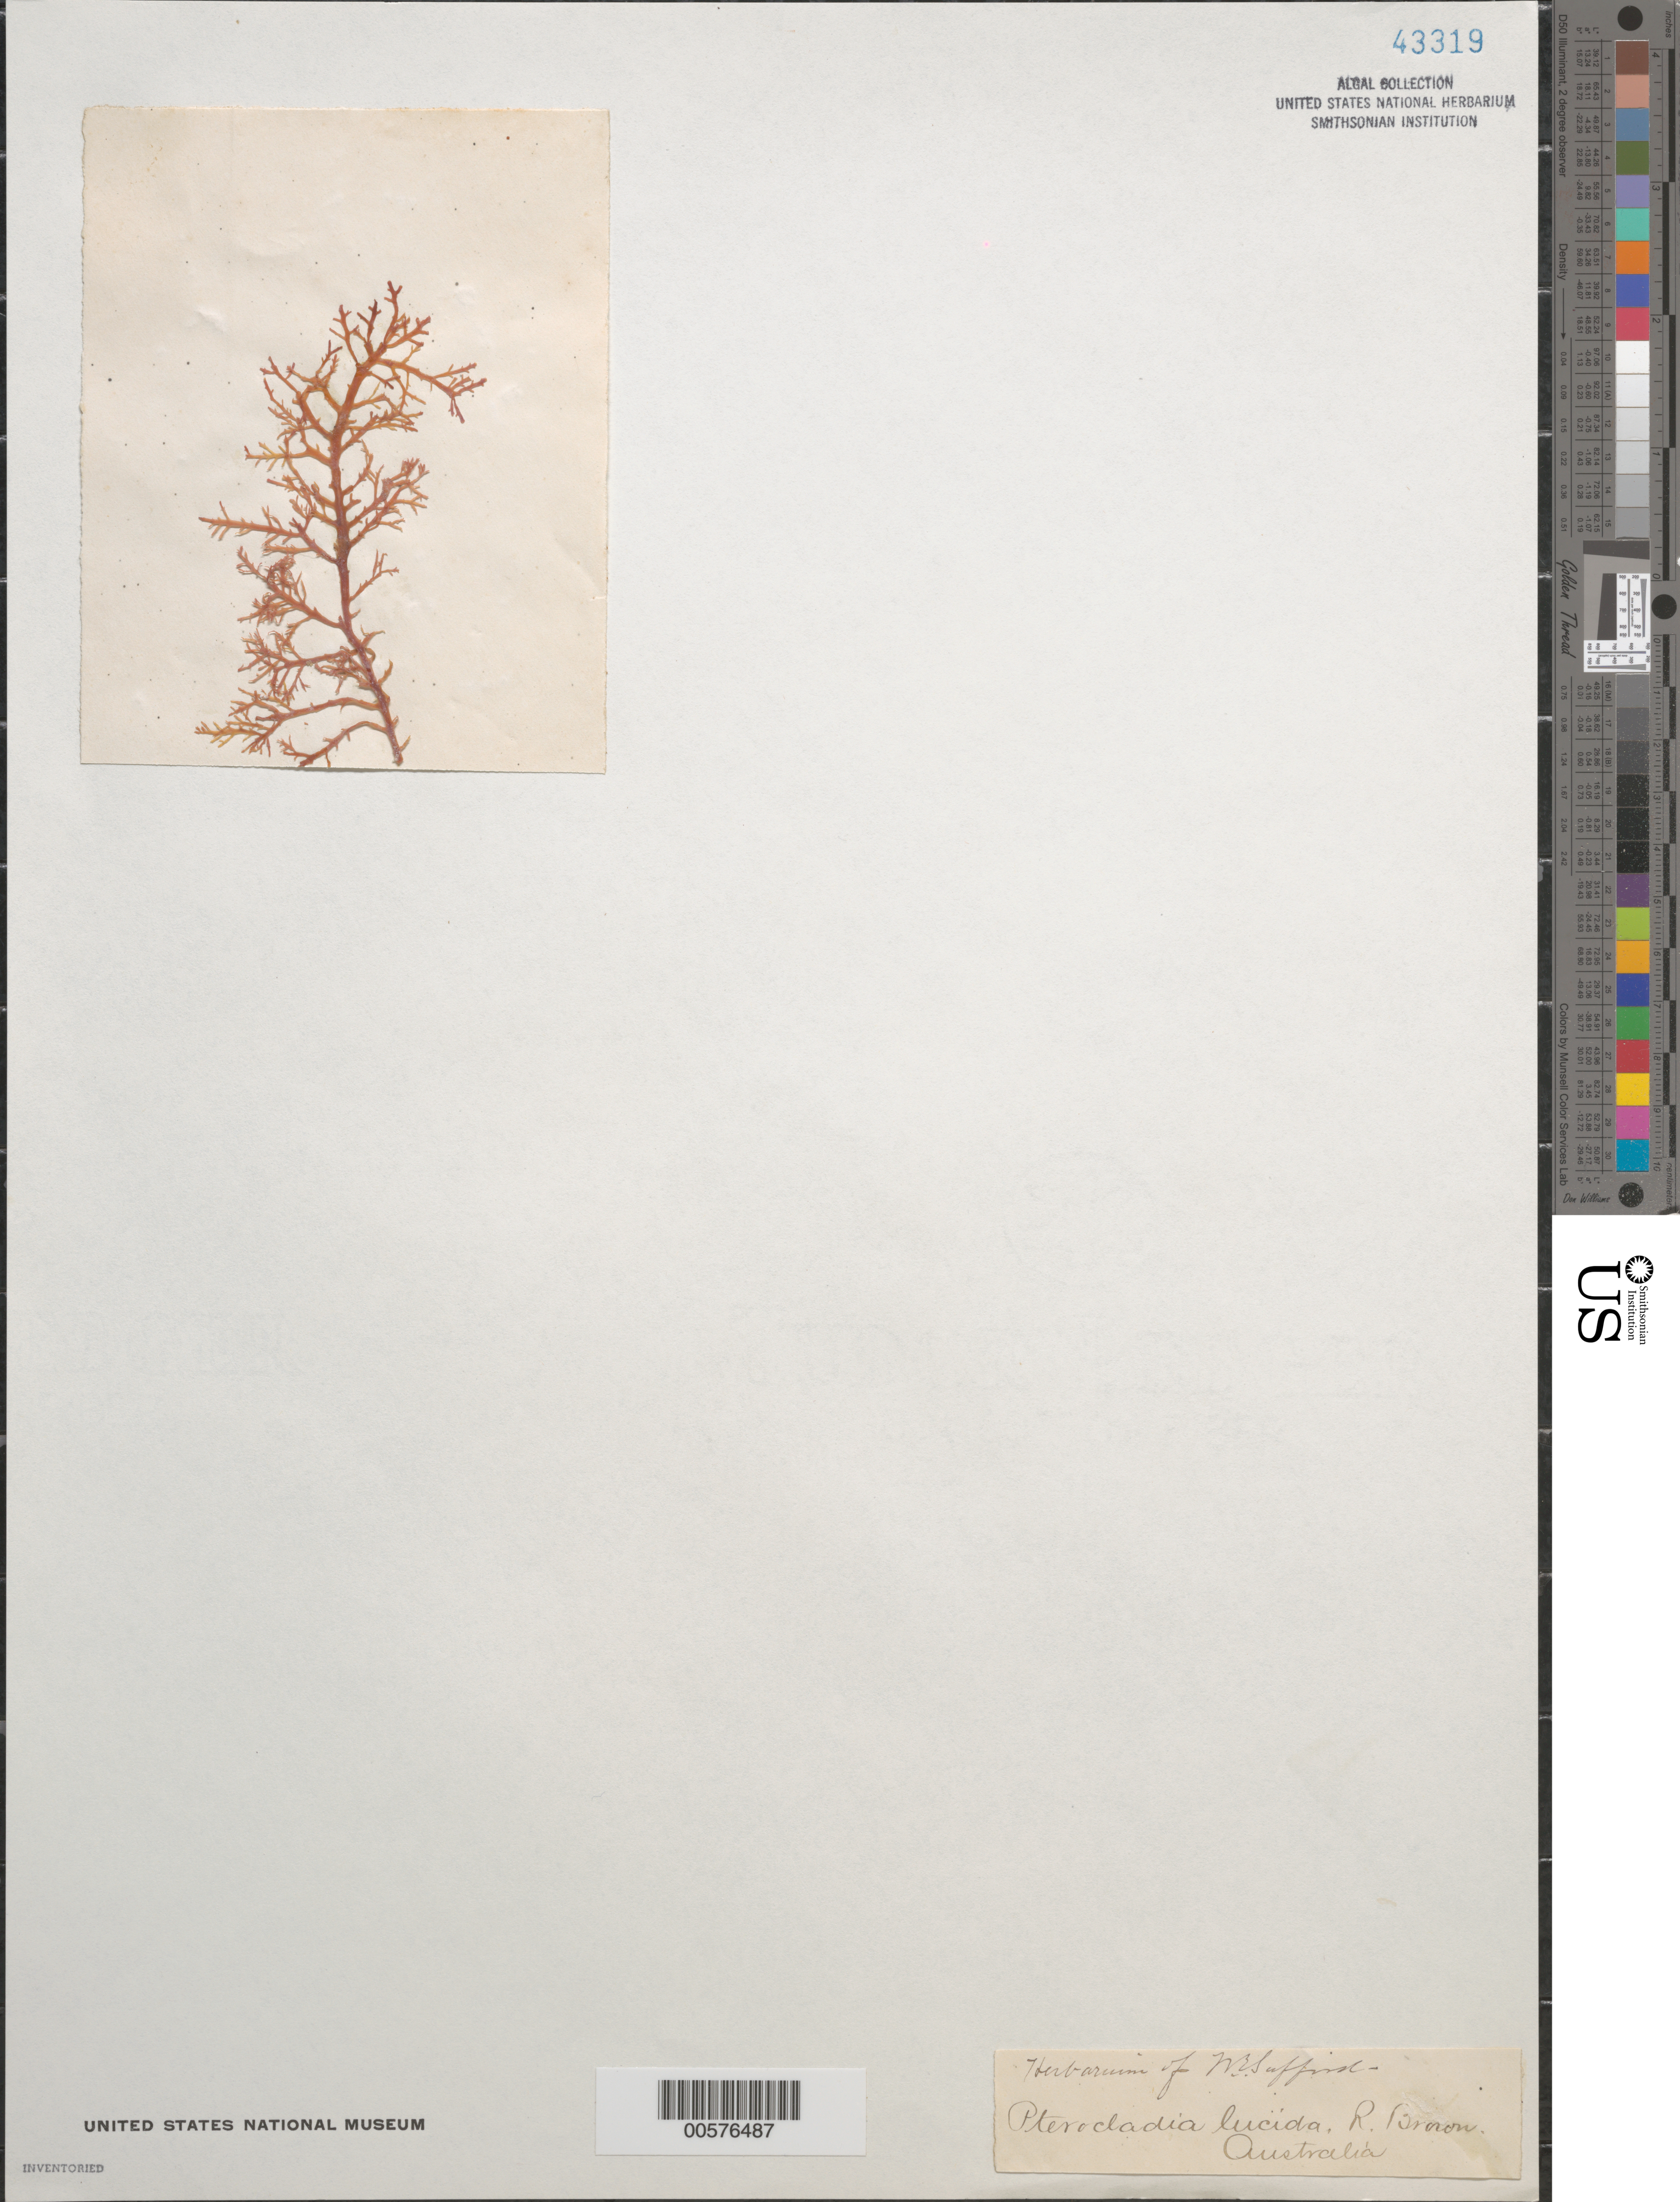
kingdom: Plantae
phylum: Rhodophyta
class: Florideophyceae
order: Gelidiales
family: Pterocladiaceae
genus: Pterocladia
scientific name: Pterocladia lucida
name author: (R. Br. ex Turner) J. Agardh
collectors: W. E. Safford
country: Australia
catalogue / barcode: US 43319